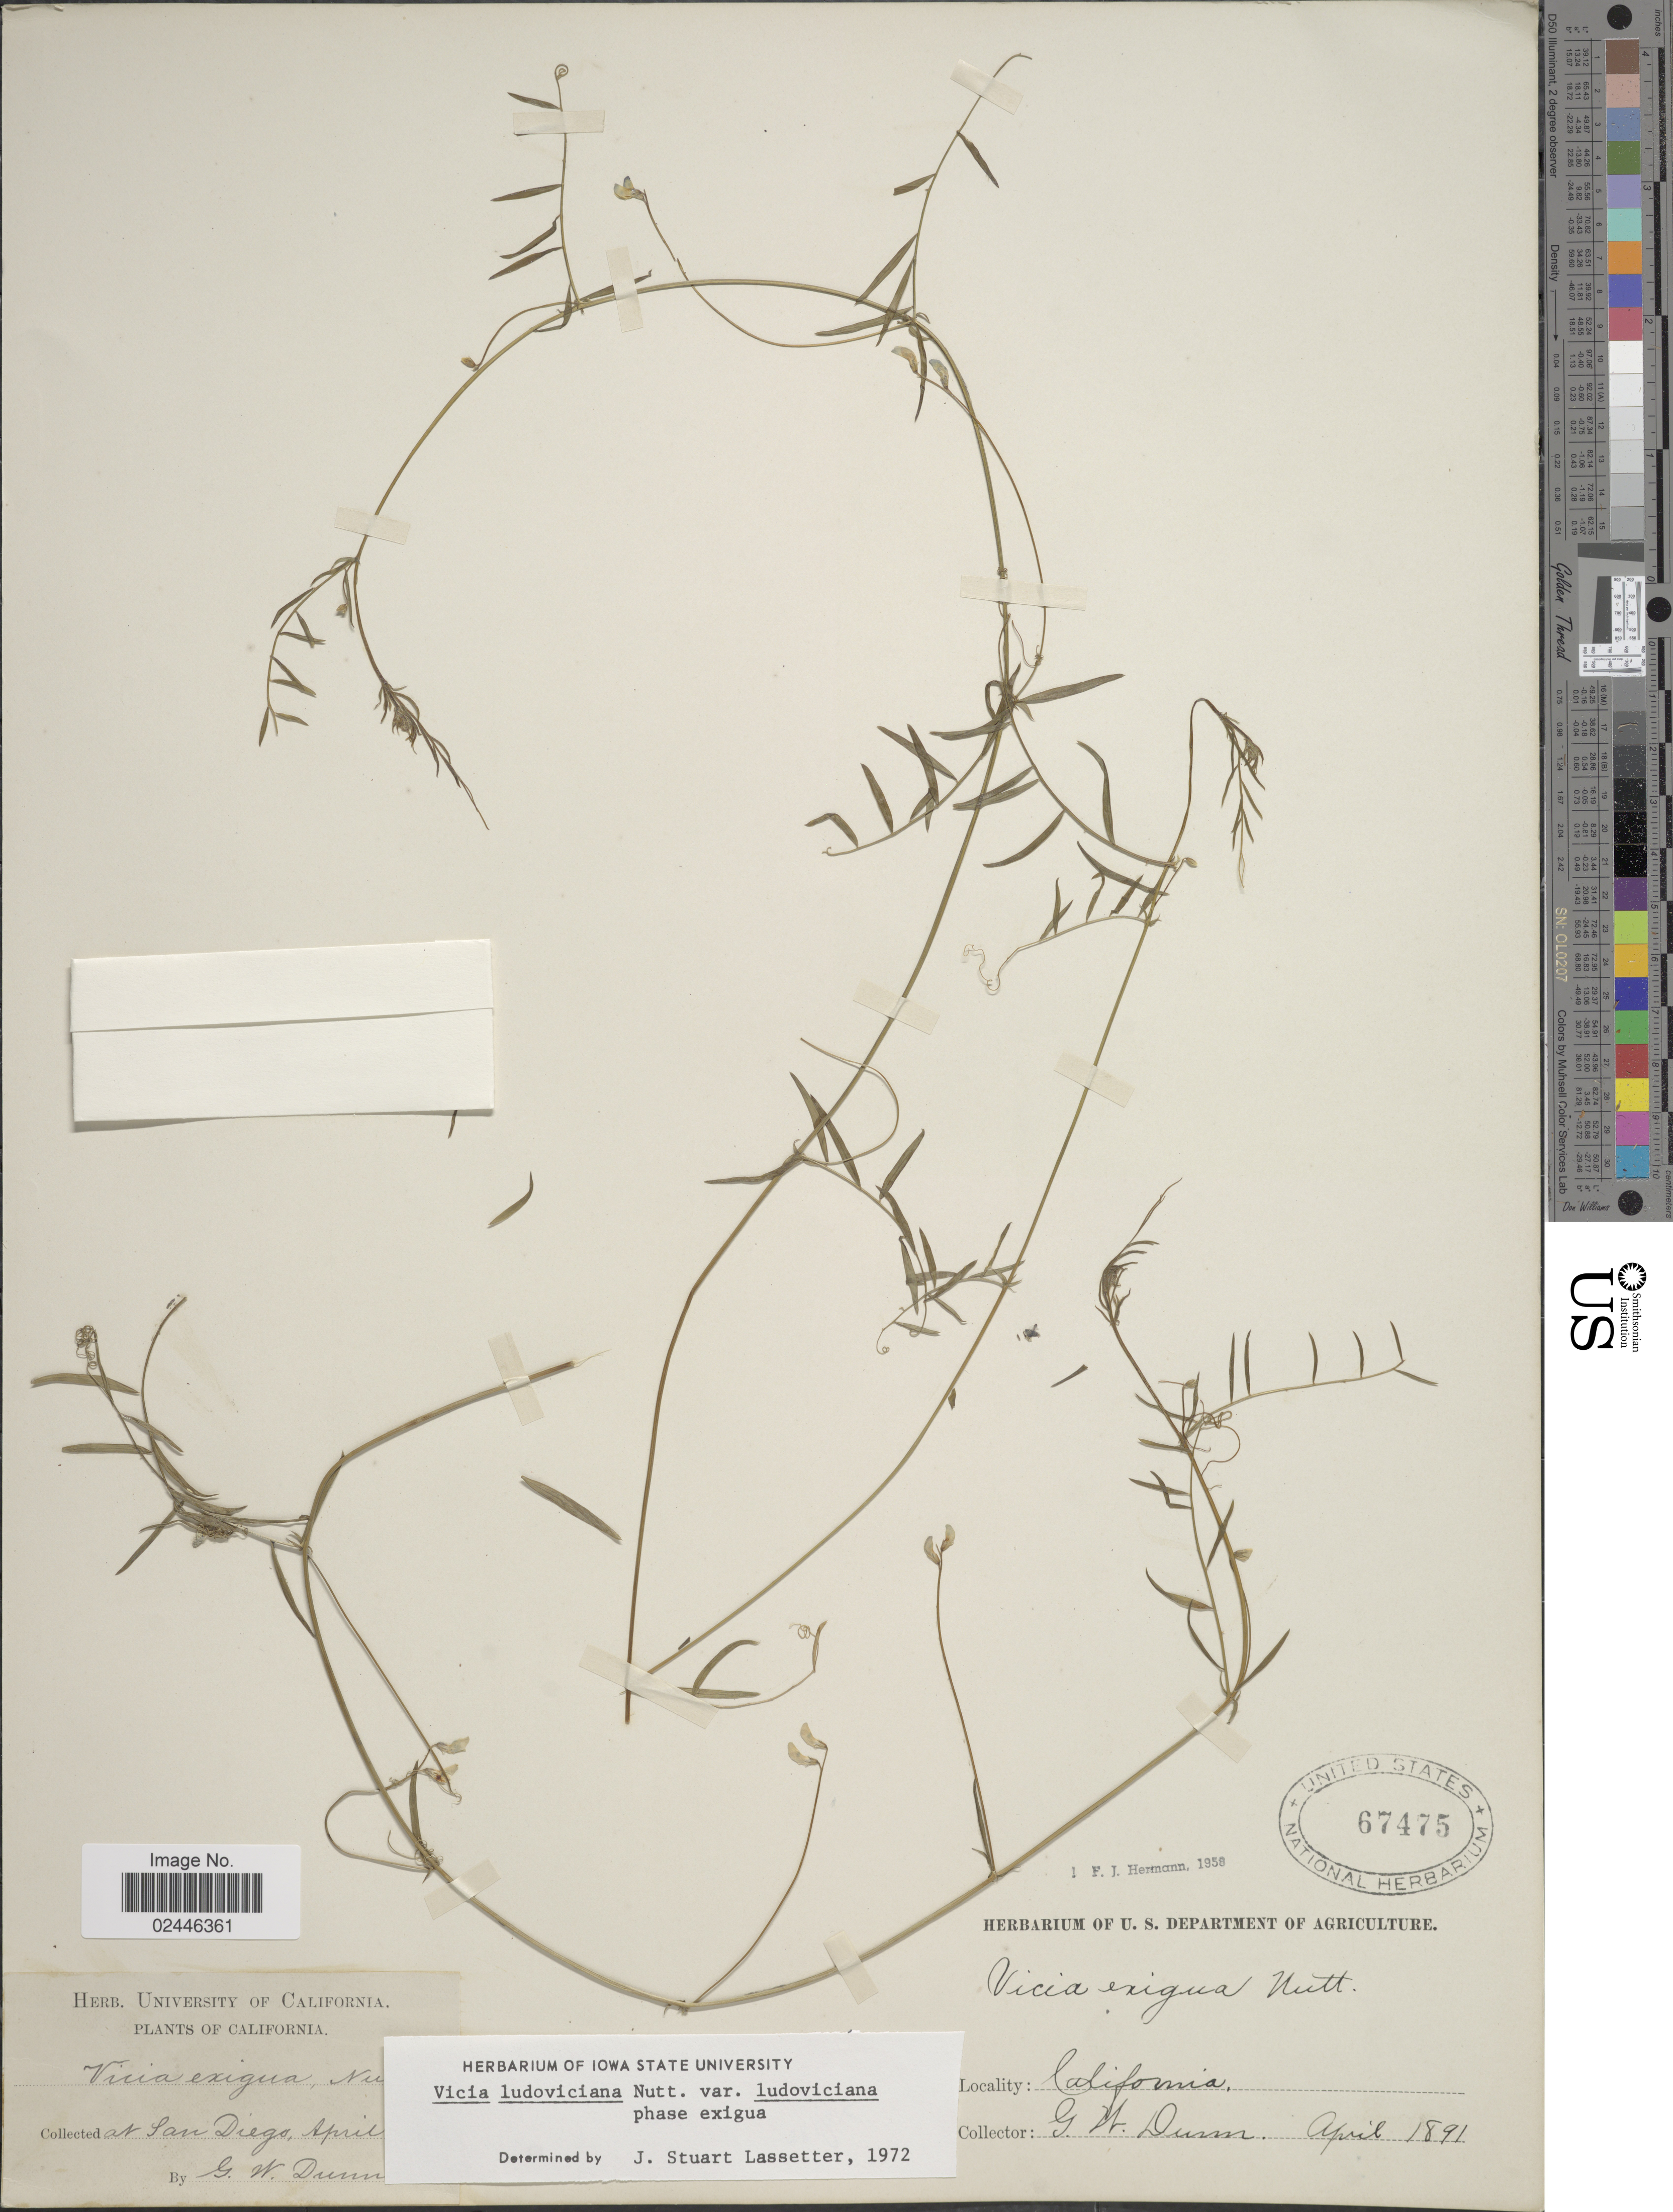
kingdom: Plantae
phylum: Tracheophyta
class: Magnoliopsida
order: Fabales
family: Fabaceae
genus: Vicia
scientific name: Vicia ludoviciana var. ludoviciana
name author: Nutt. ex Torr. & A. Gray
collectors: G. W.Dunn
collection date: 1891-04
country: United States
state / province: California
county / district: San Diego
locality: At San Diego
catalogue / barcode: US 67475